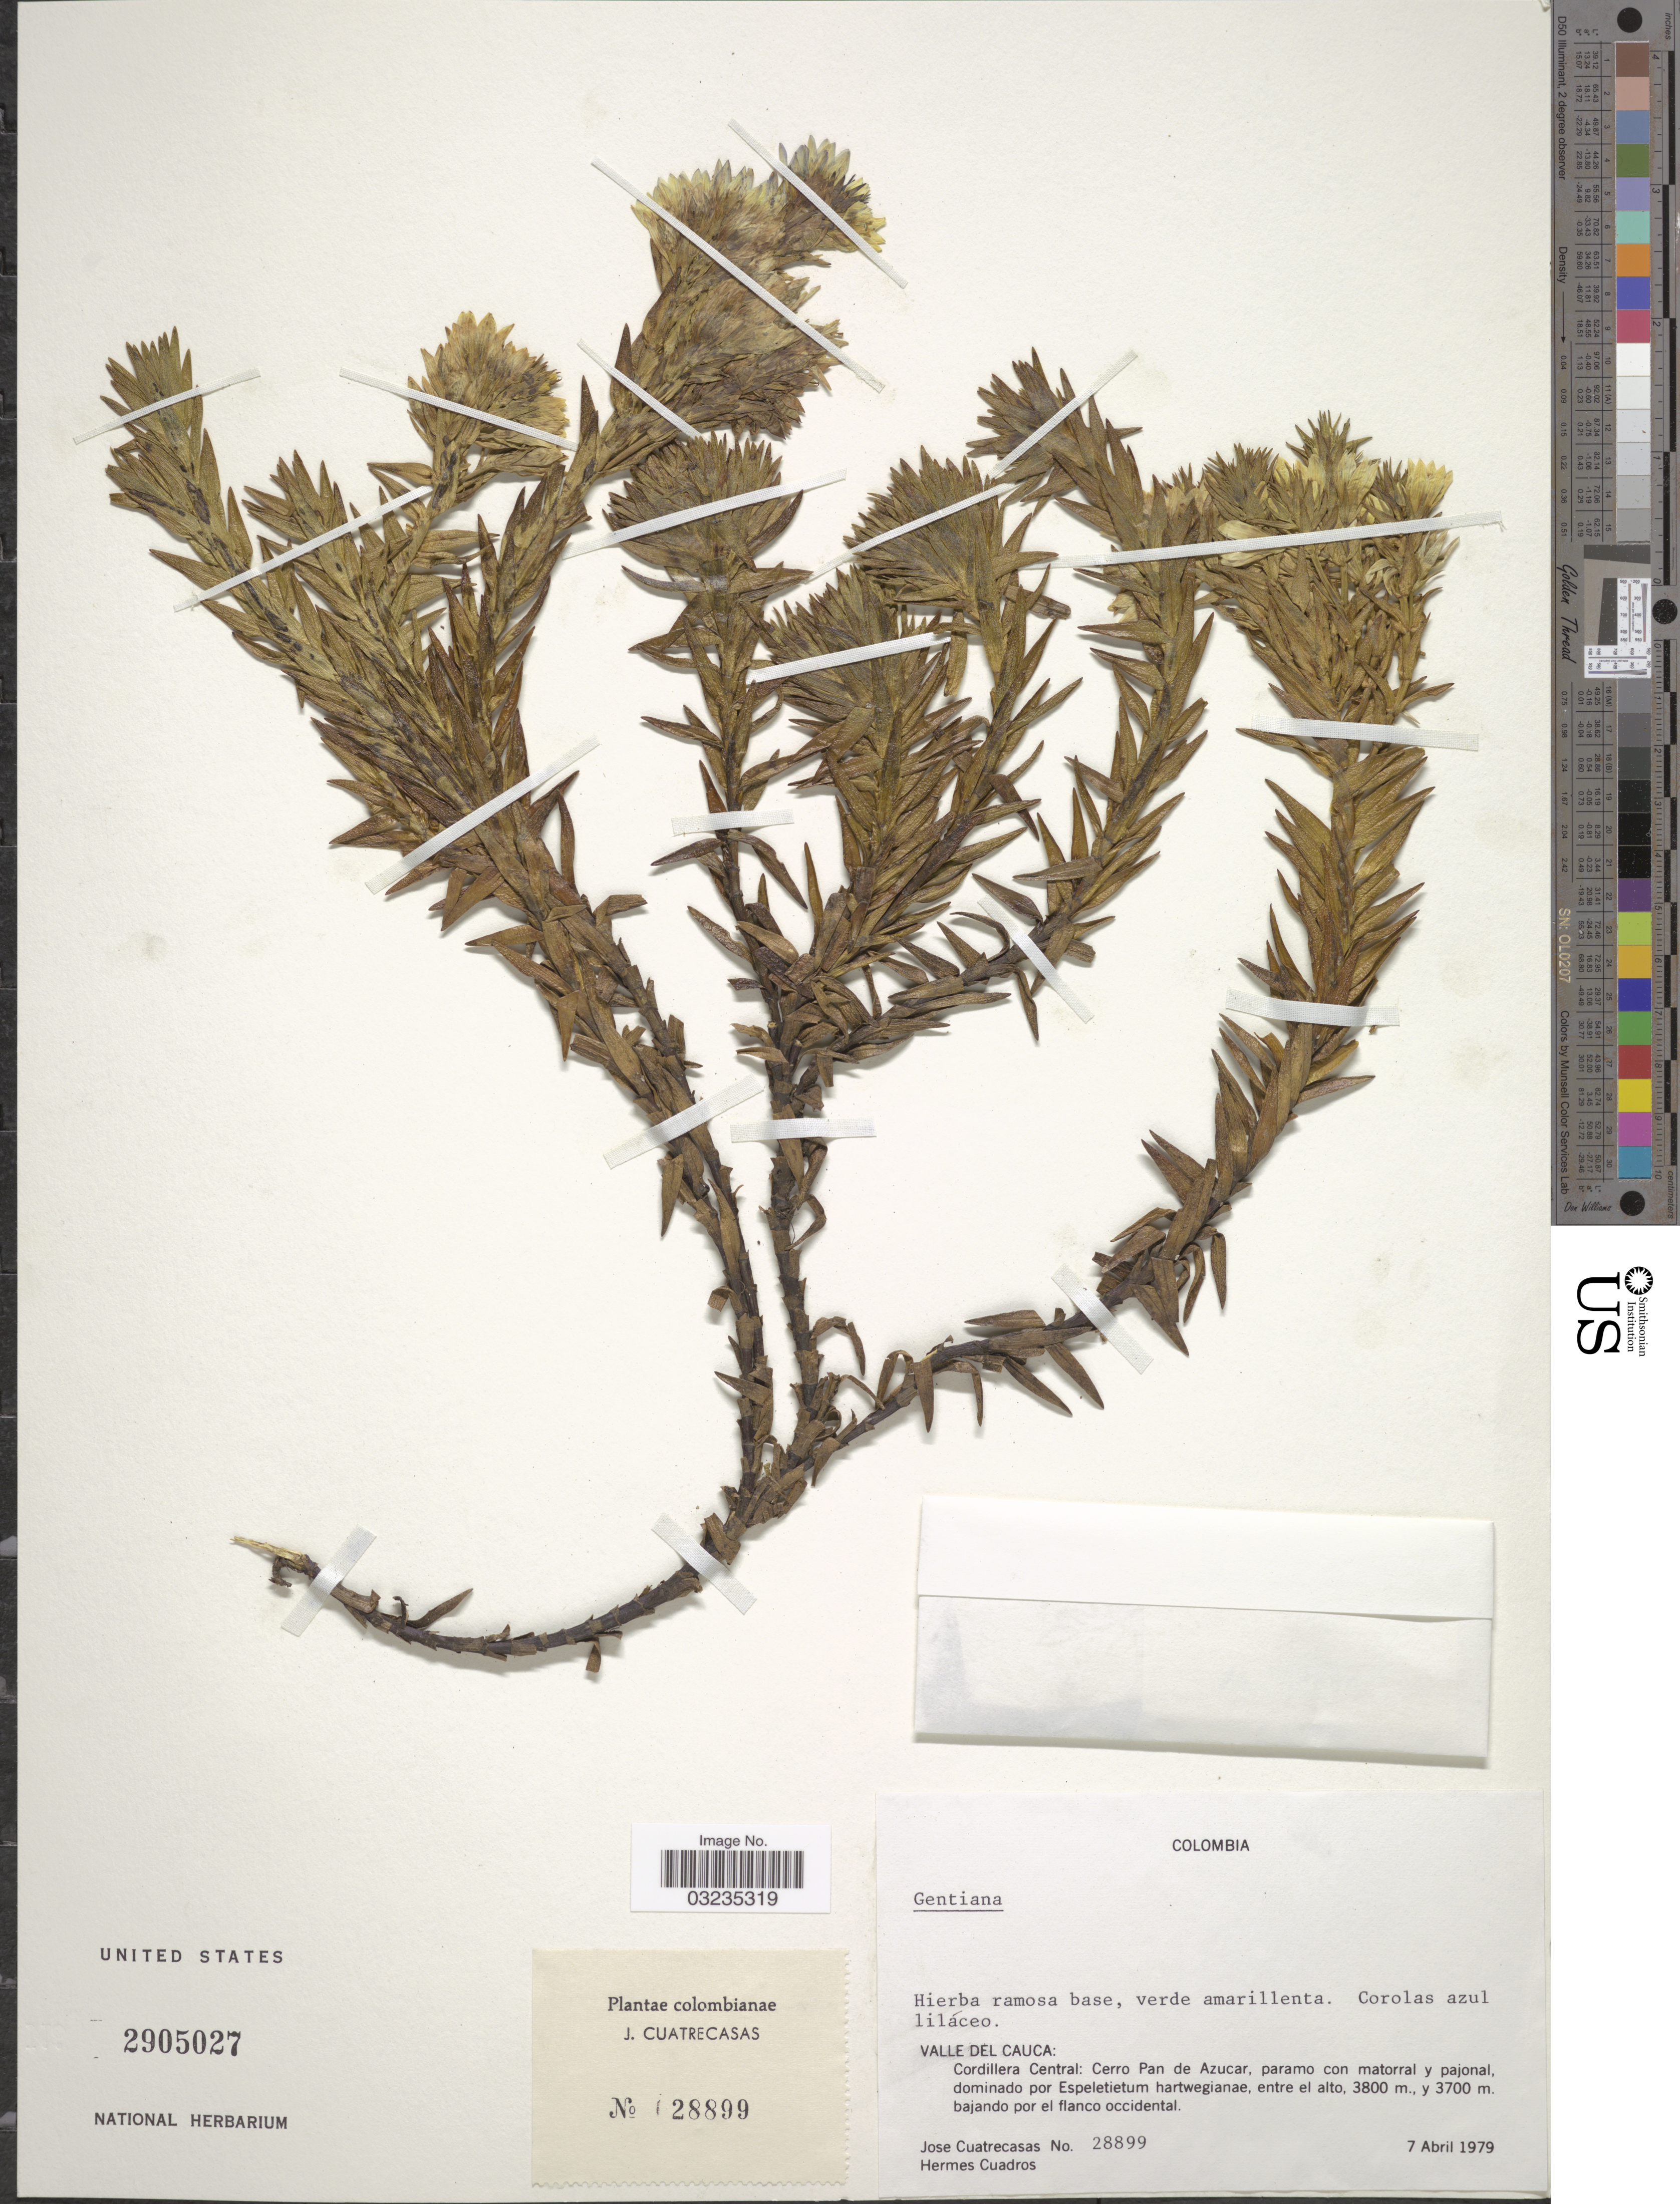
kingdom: Plantae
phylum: Tracheophyta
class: Magnoliopsida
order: Gentianales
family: Gentianaceae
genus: Gentiana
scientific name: Gentiana sp.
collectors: J. Cuatrecasas & H. Cuadros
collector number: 28899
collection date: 1979-04-07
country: Colombia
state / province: Valle del Cauca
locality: Cordillera Central: Cerro Pan de Azucar.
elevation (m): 3700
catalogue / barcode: US 2905027